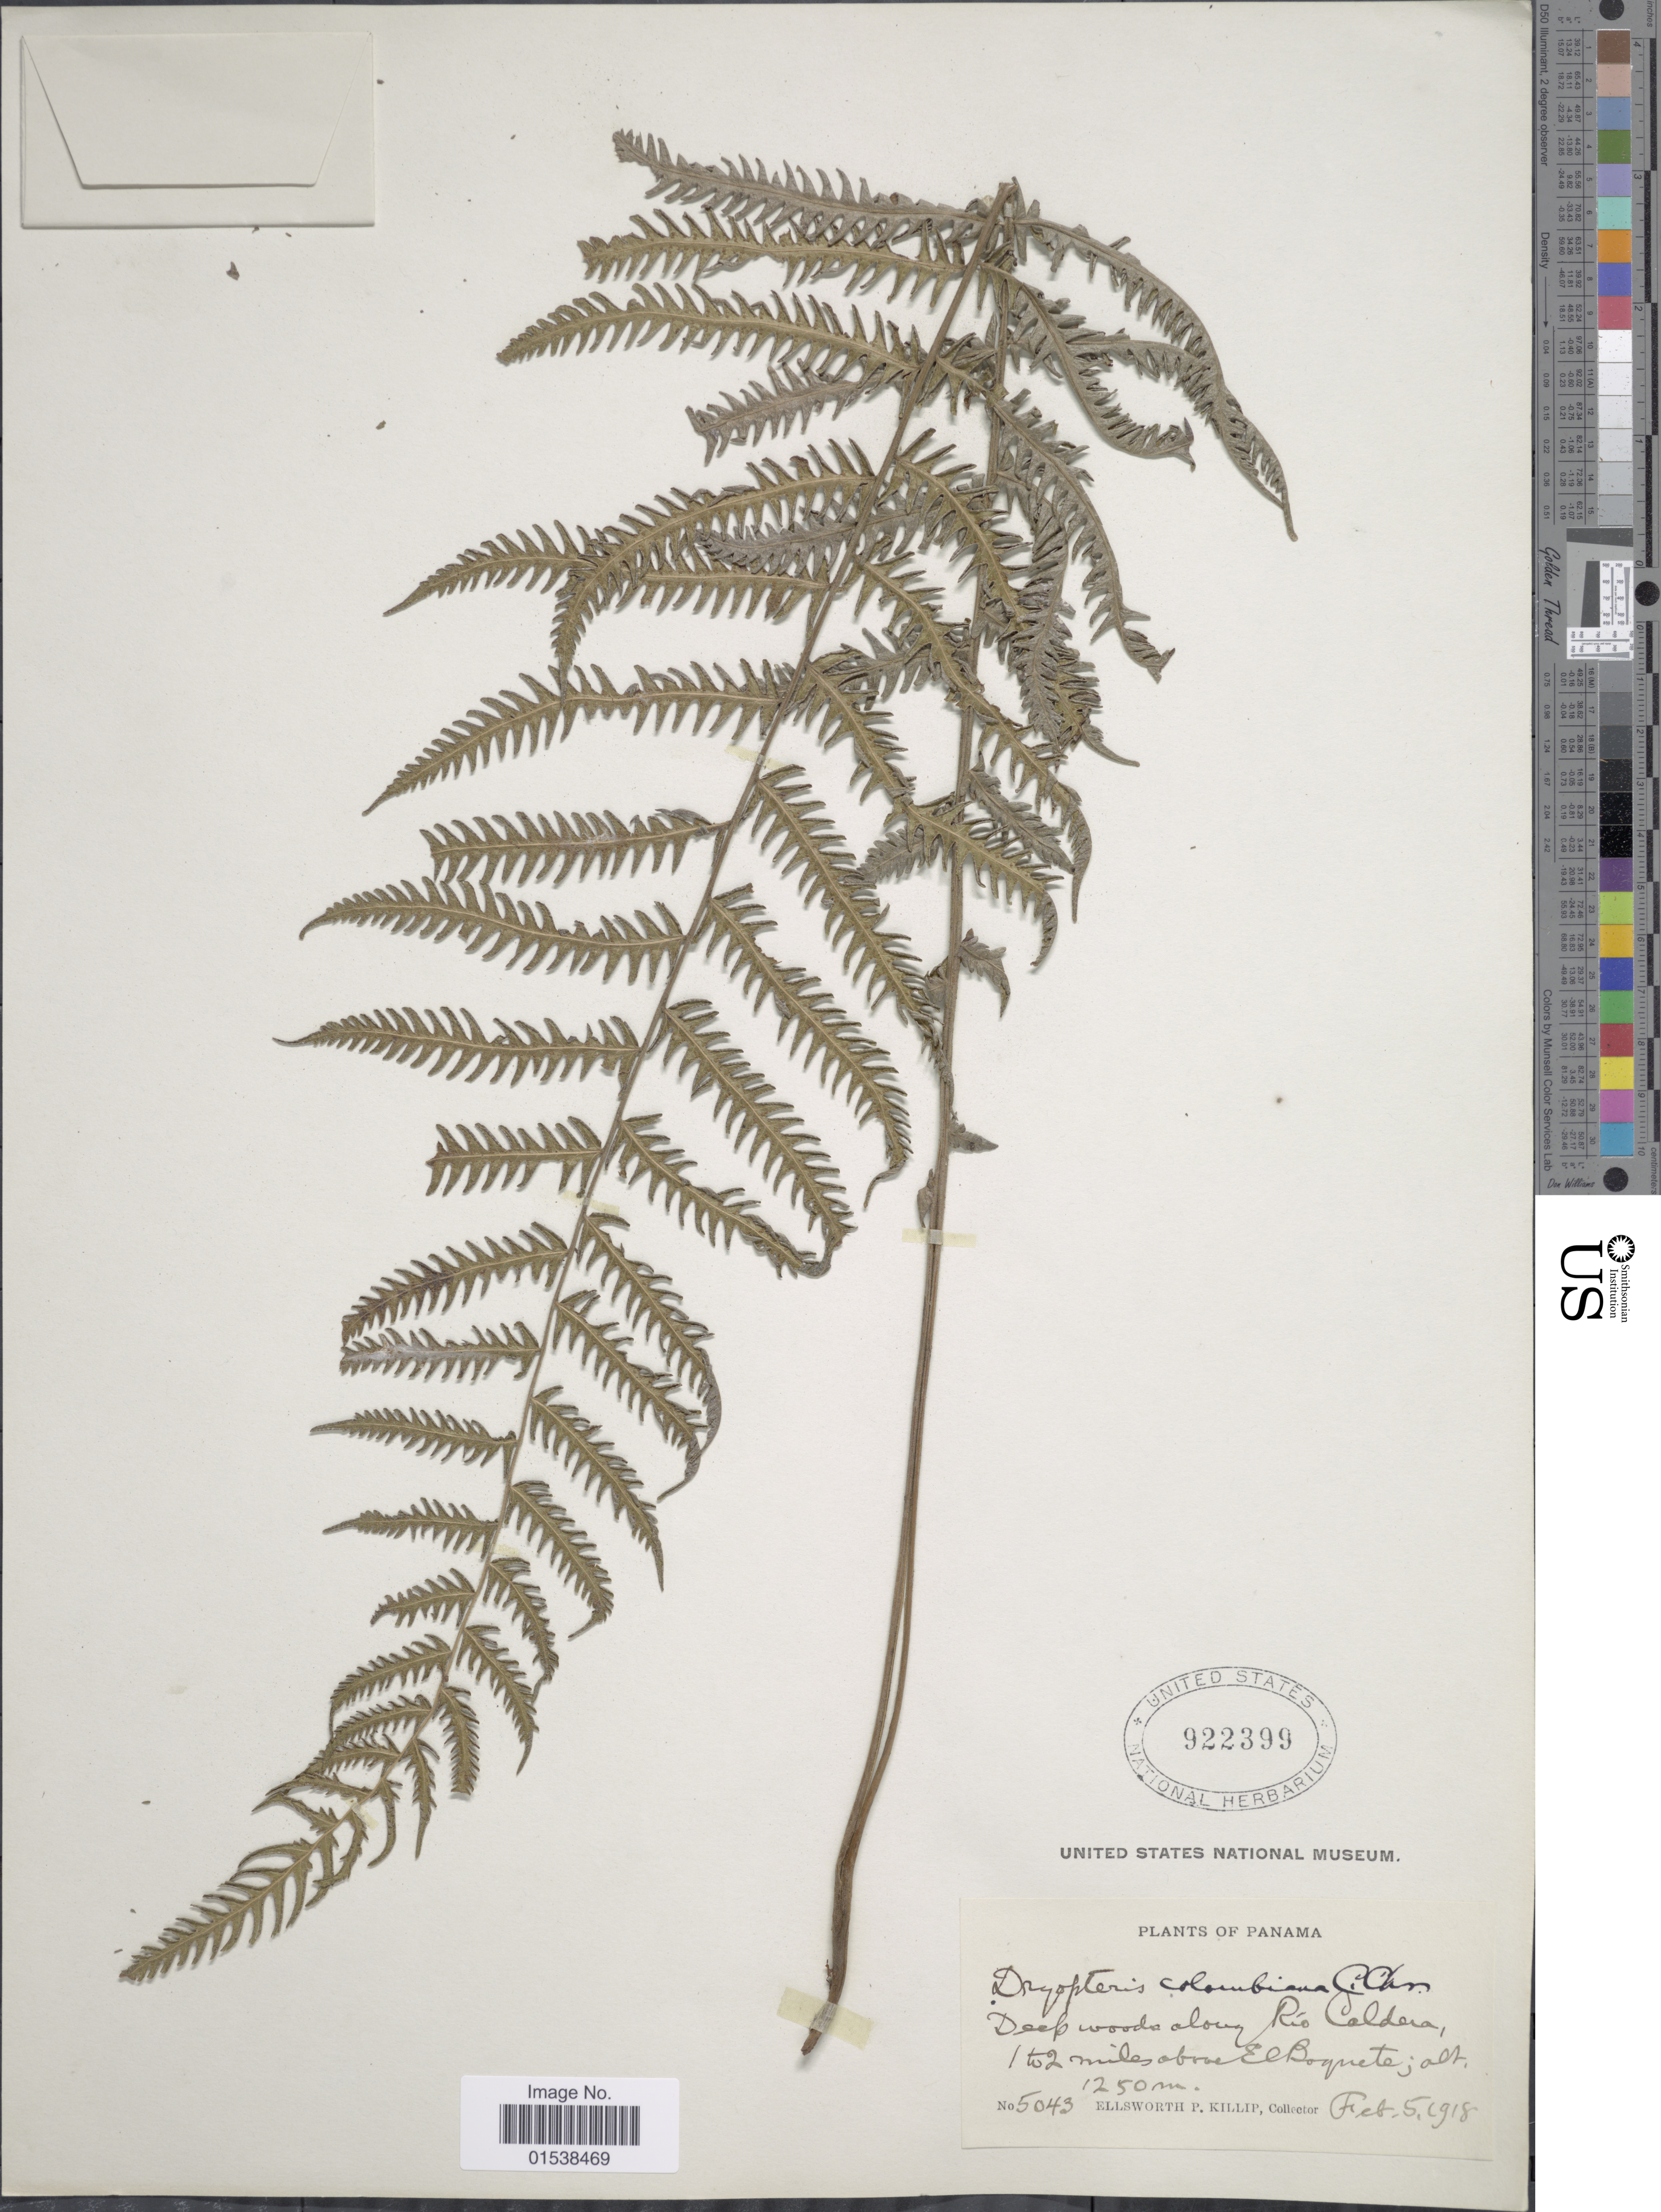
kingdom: Plantae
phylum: Tracheophyta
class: Polypodiopsida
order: Polypodiales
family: Thelypteridaceae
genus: Amauropelta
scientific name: Amauropelta oligocarpa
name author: (Humb. & Bonpl. ex Willd.) Pic. Serm.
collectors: E. P. Killip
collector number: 5043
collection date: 1918-02-05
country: Panama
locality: Deep woods along rio Caldera, 1 to 2 miles above El Boquete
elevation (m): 1250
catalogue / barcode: US 922399